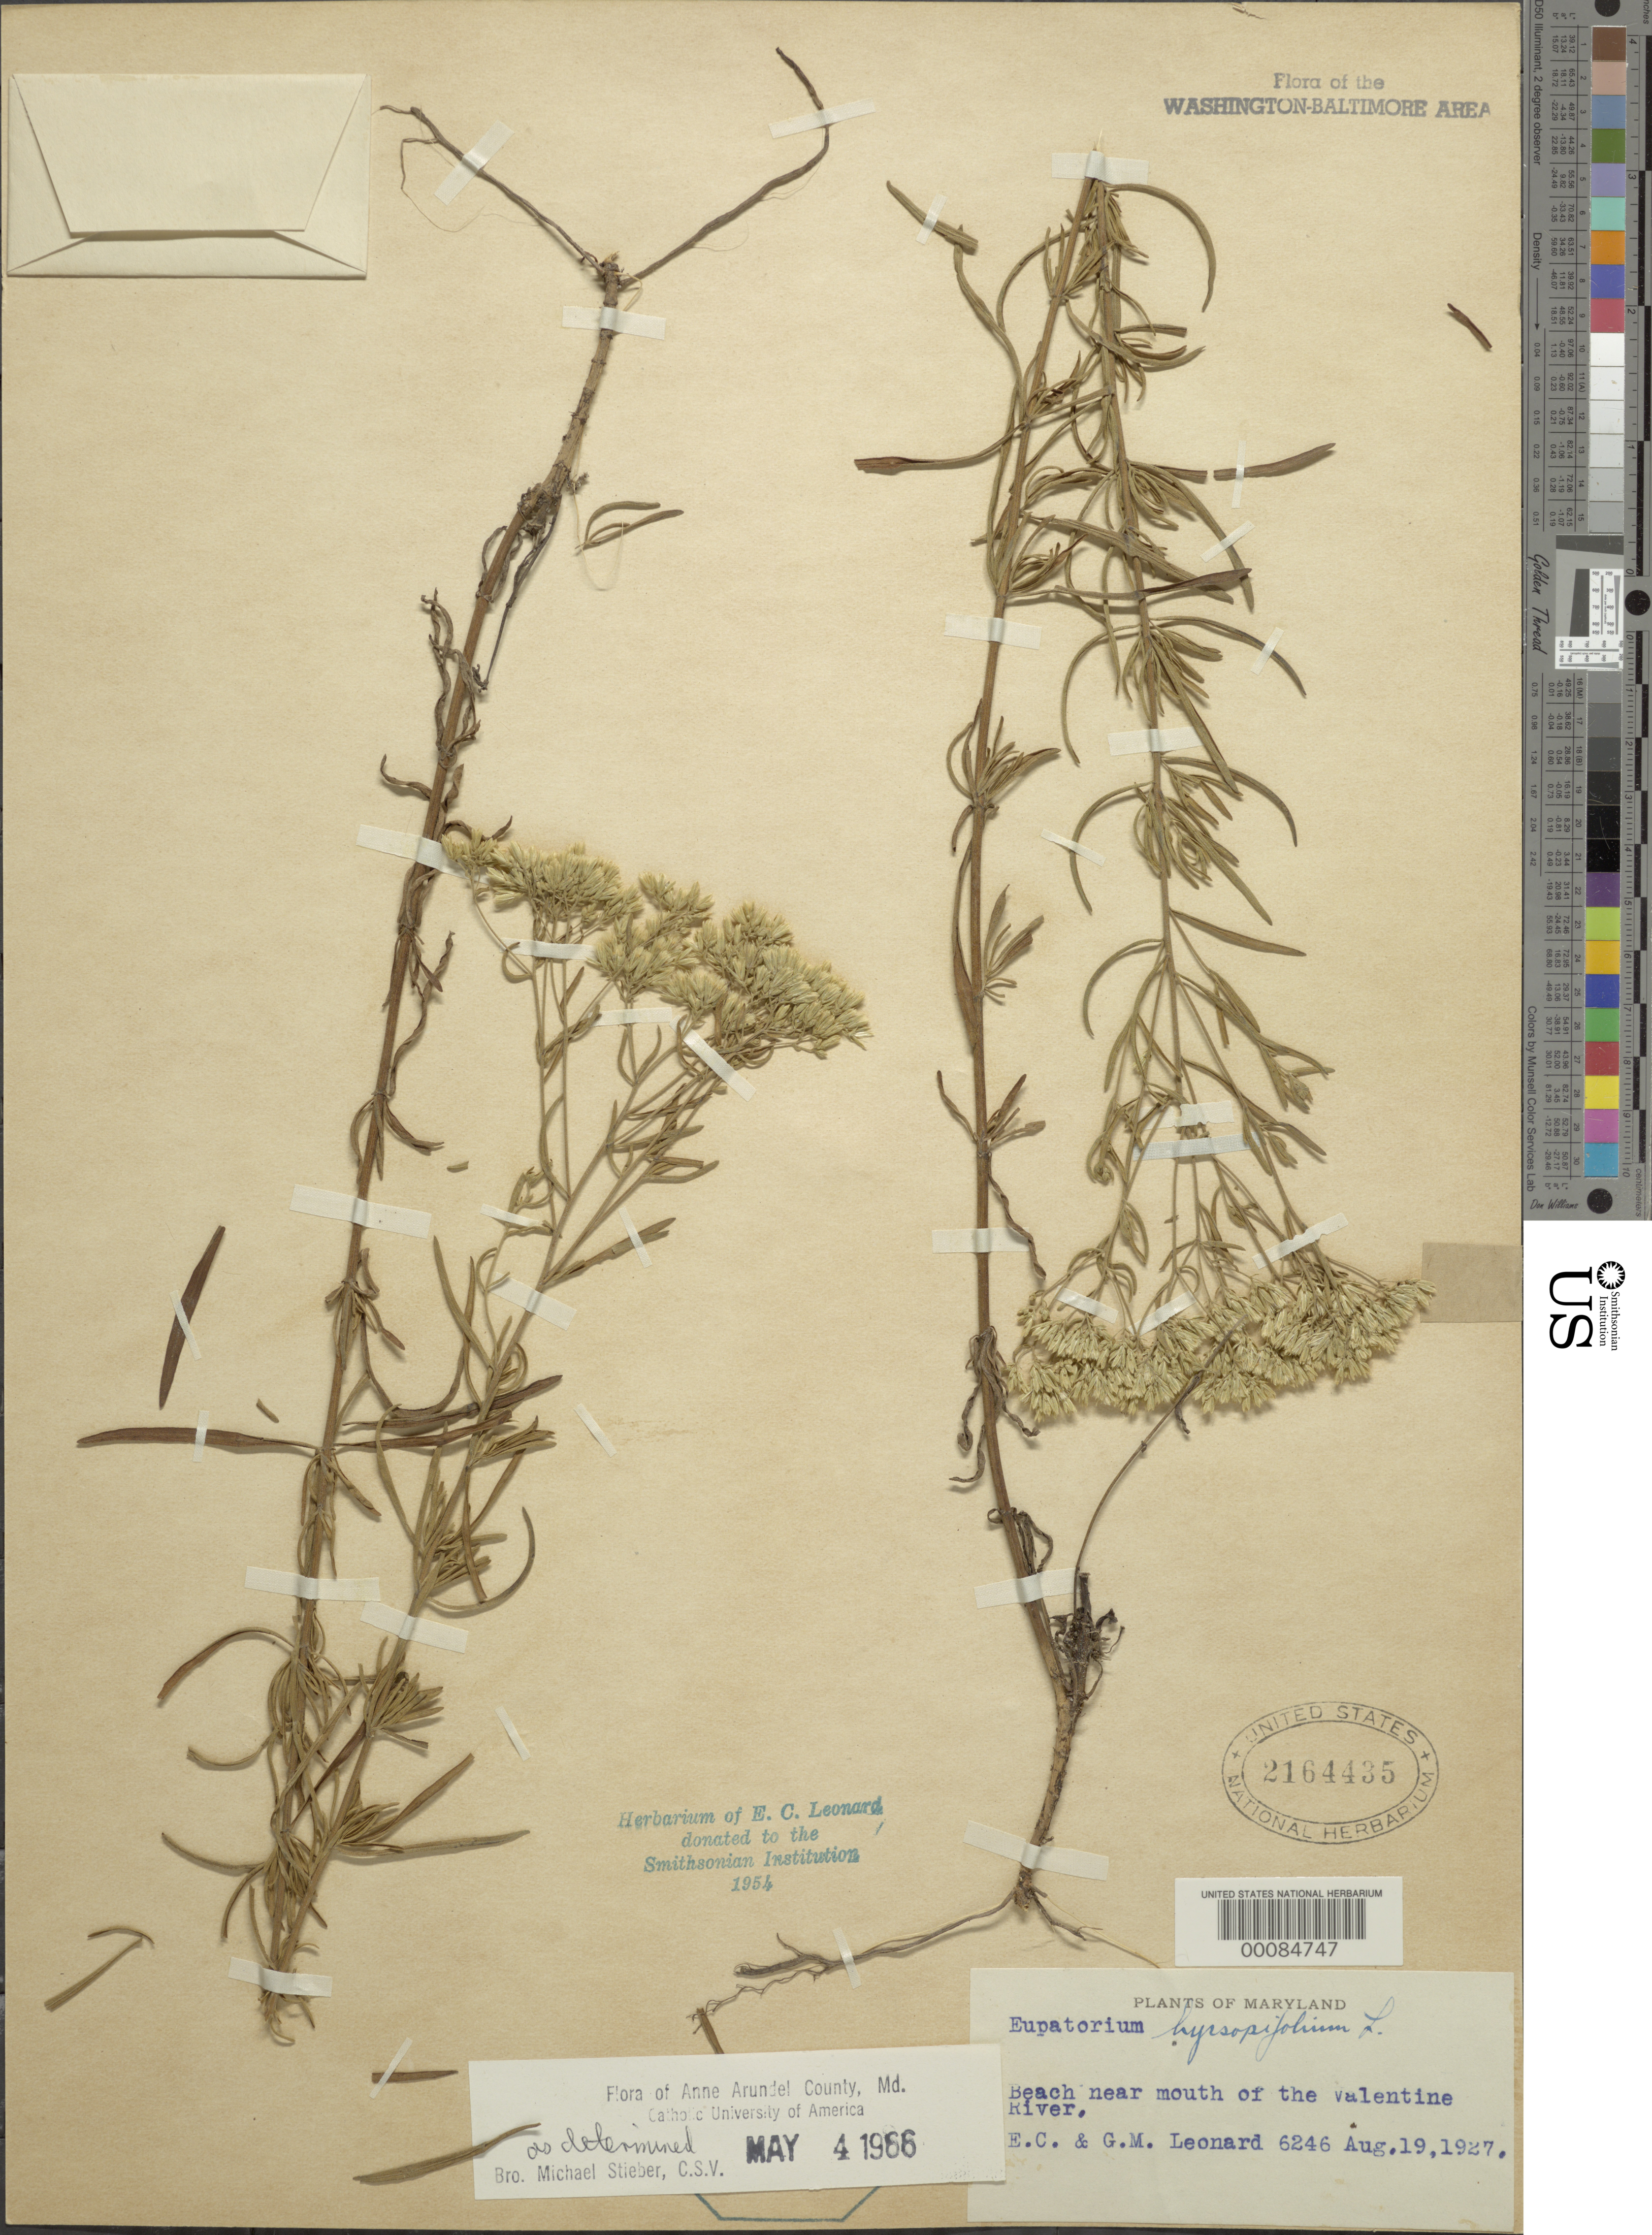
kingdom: Plantae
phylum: Tracheophyta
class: Magnoliopsida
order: Asterales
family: Asteraceae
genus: Eupatorium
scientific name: Eupatorium hyssopifolium var. typica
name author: L.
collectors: E. C. Leonard & G. M. Leonard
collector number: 62464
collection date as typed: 19 Aug 1927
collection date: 1927-08-19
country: United States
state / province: Maryland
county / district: Anne Arundel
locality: Mouth of Valentine River vicinity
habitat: Beach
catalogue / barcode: US 2164435